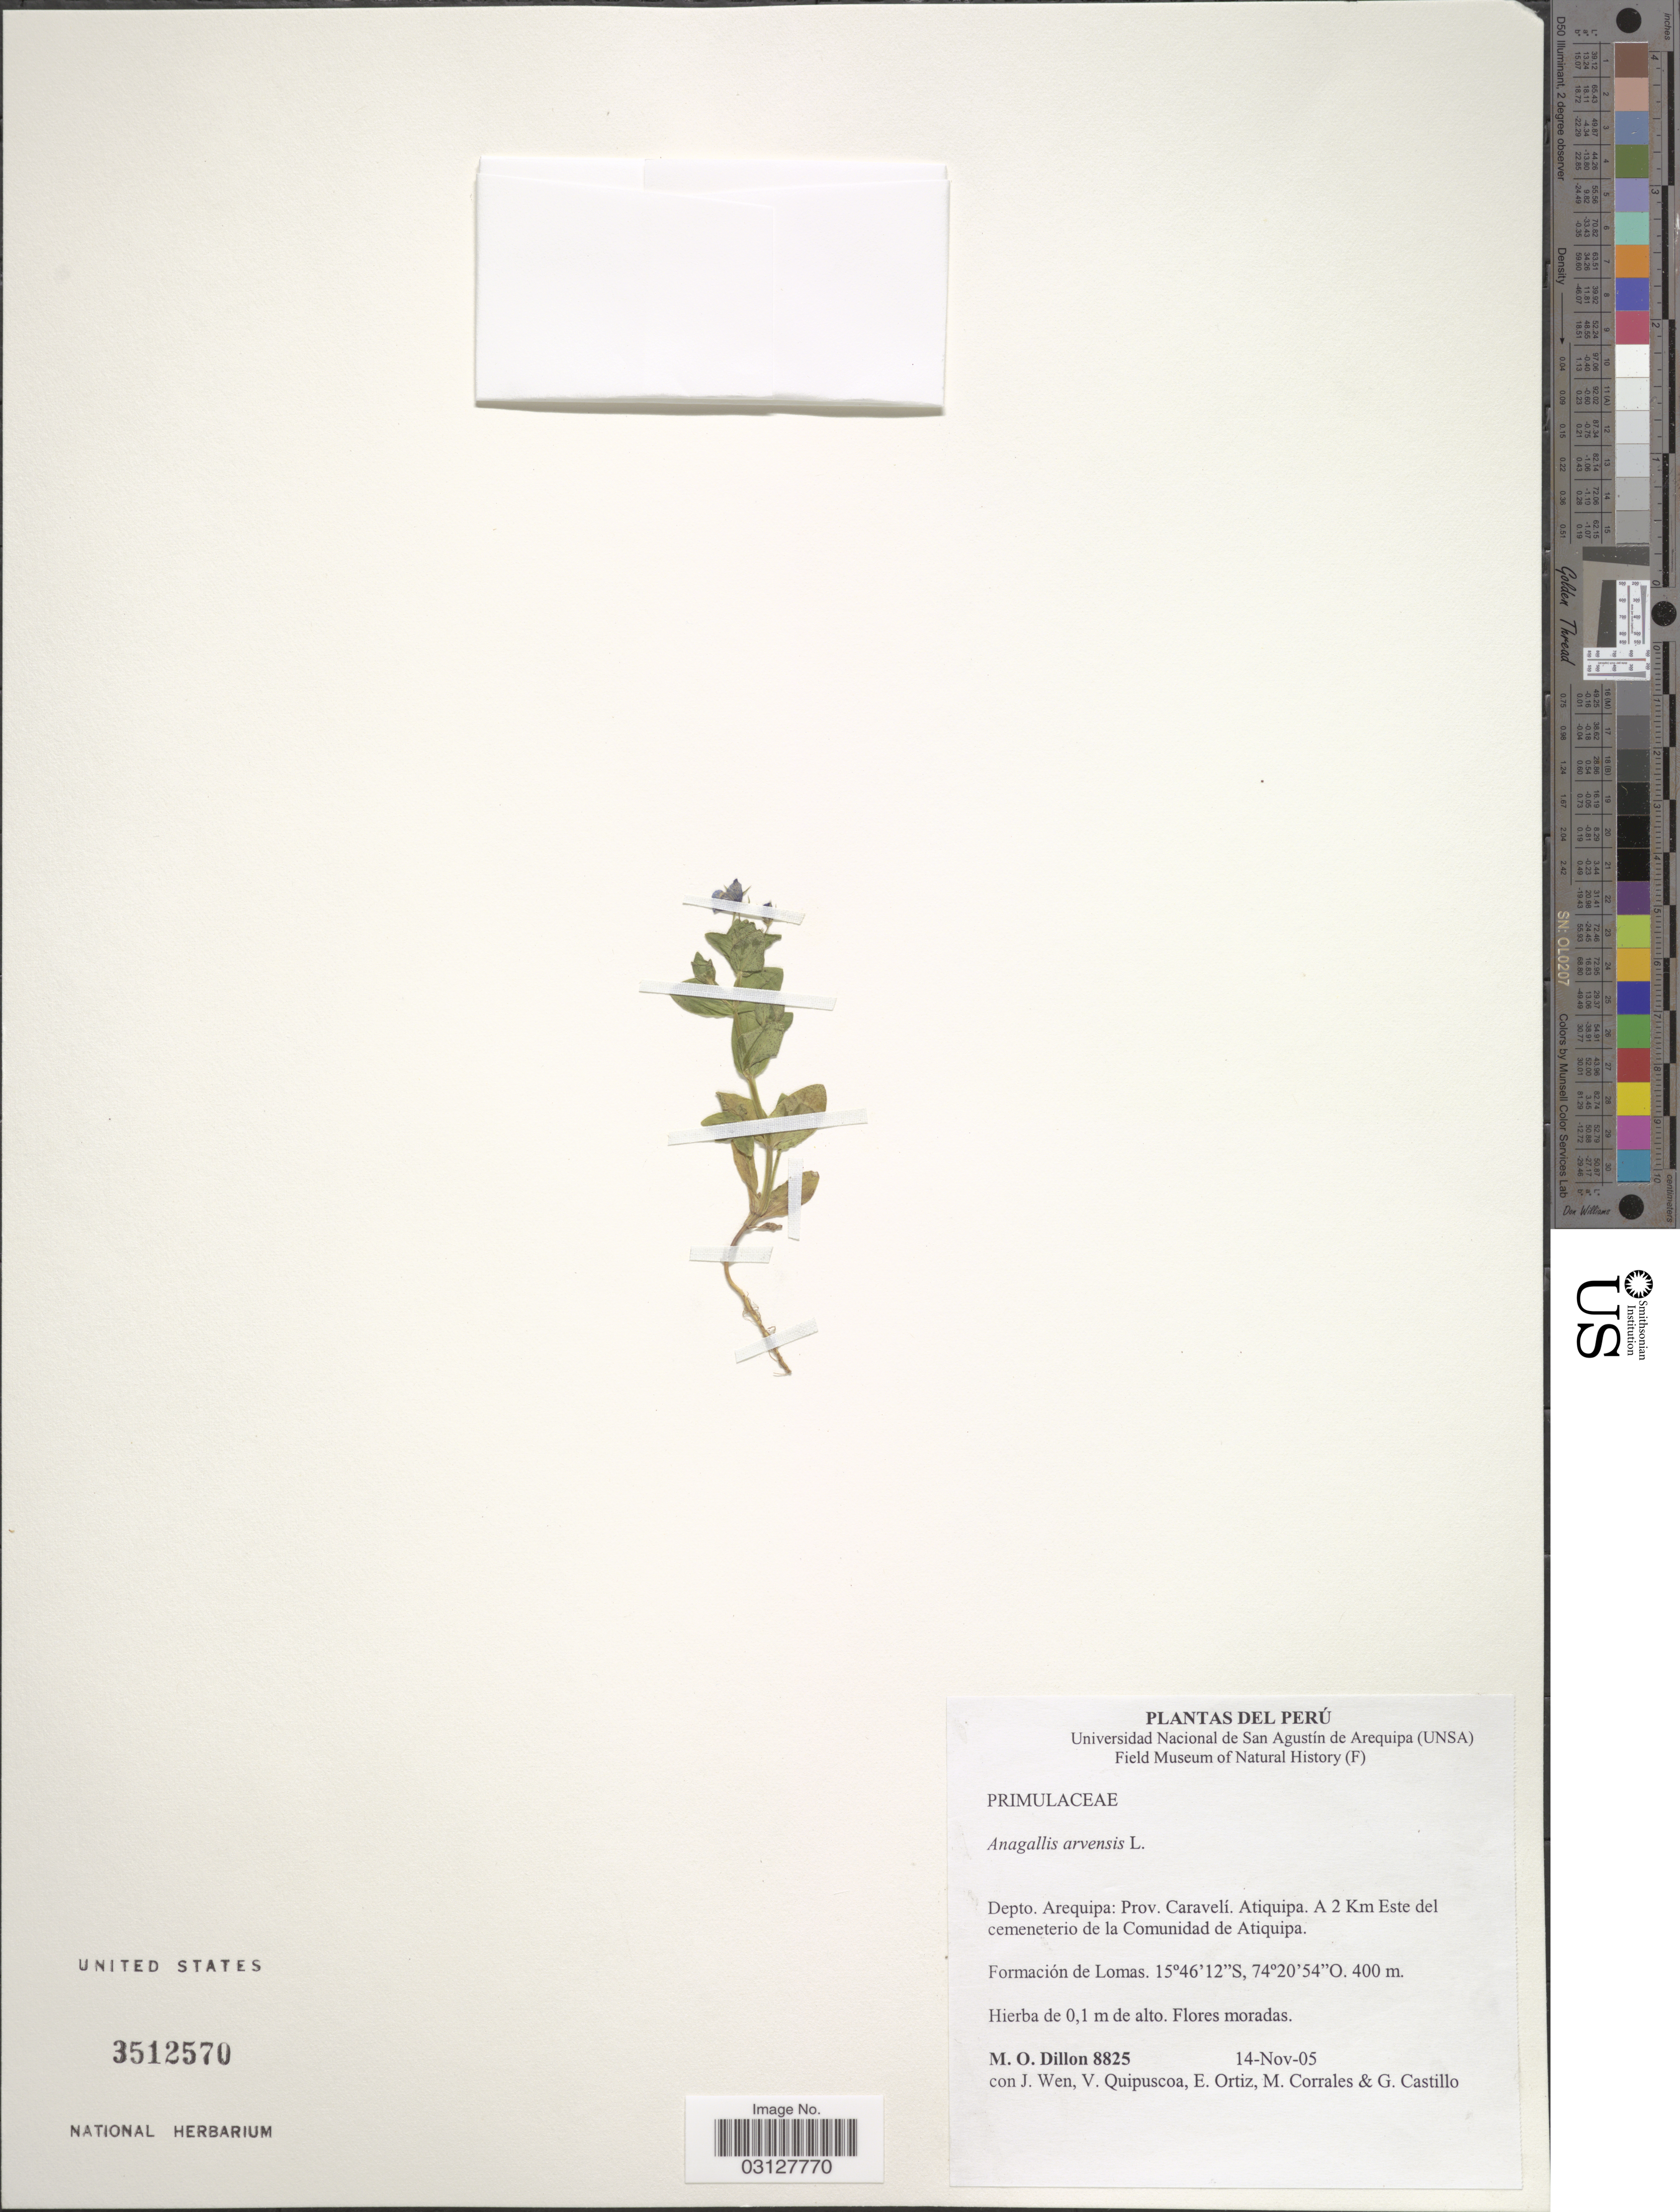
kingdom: Plantae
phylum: Tracheophyta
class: Magnoliopsida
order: Ericales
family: Primulaceae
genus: Anagallis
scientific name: Anagallis arvensis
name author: L.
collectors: M. O. Dillon, J. Wen, V. Quipuscoa, E. Ortiz & et al.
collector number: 8825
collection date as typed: Transcribed d/m/y: 14/11/5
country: Peru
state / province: Arequipa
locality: Depto. Arequipa: Prov. Caravelí, Atiquipa, A 2 Km Este del cemeneterio de la Comunidad de Atiquipa.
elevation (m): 400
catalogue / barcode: US 3512570